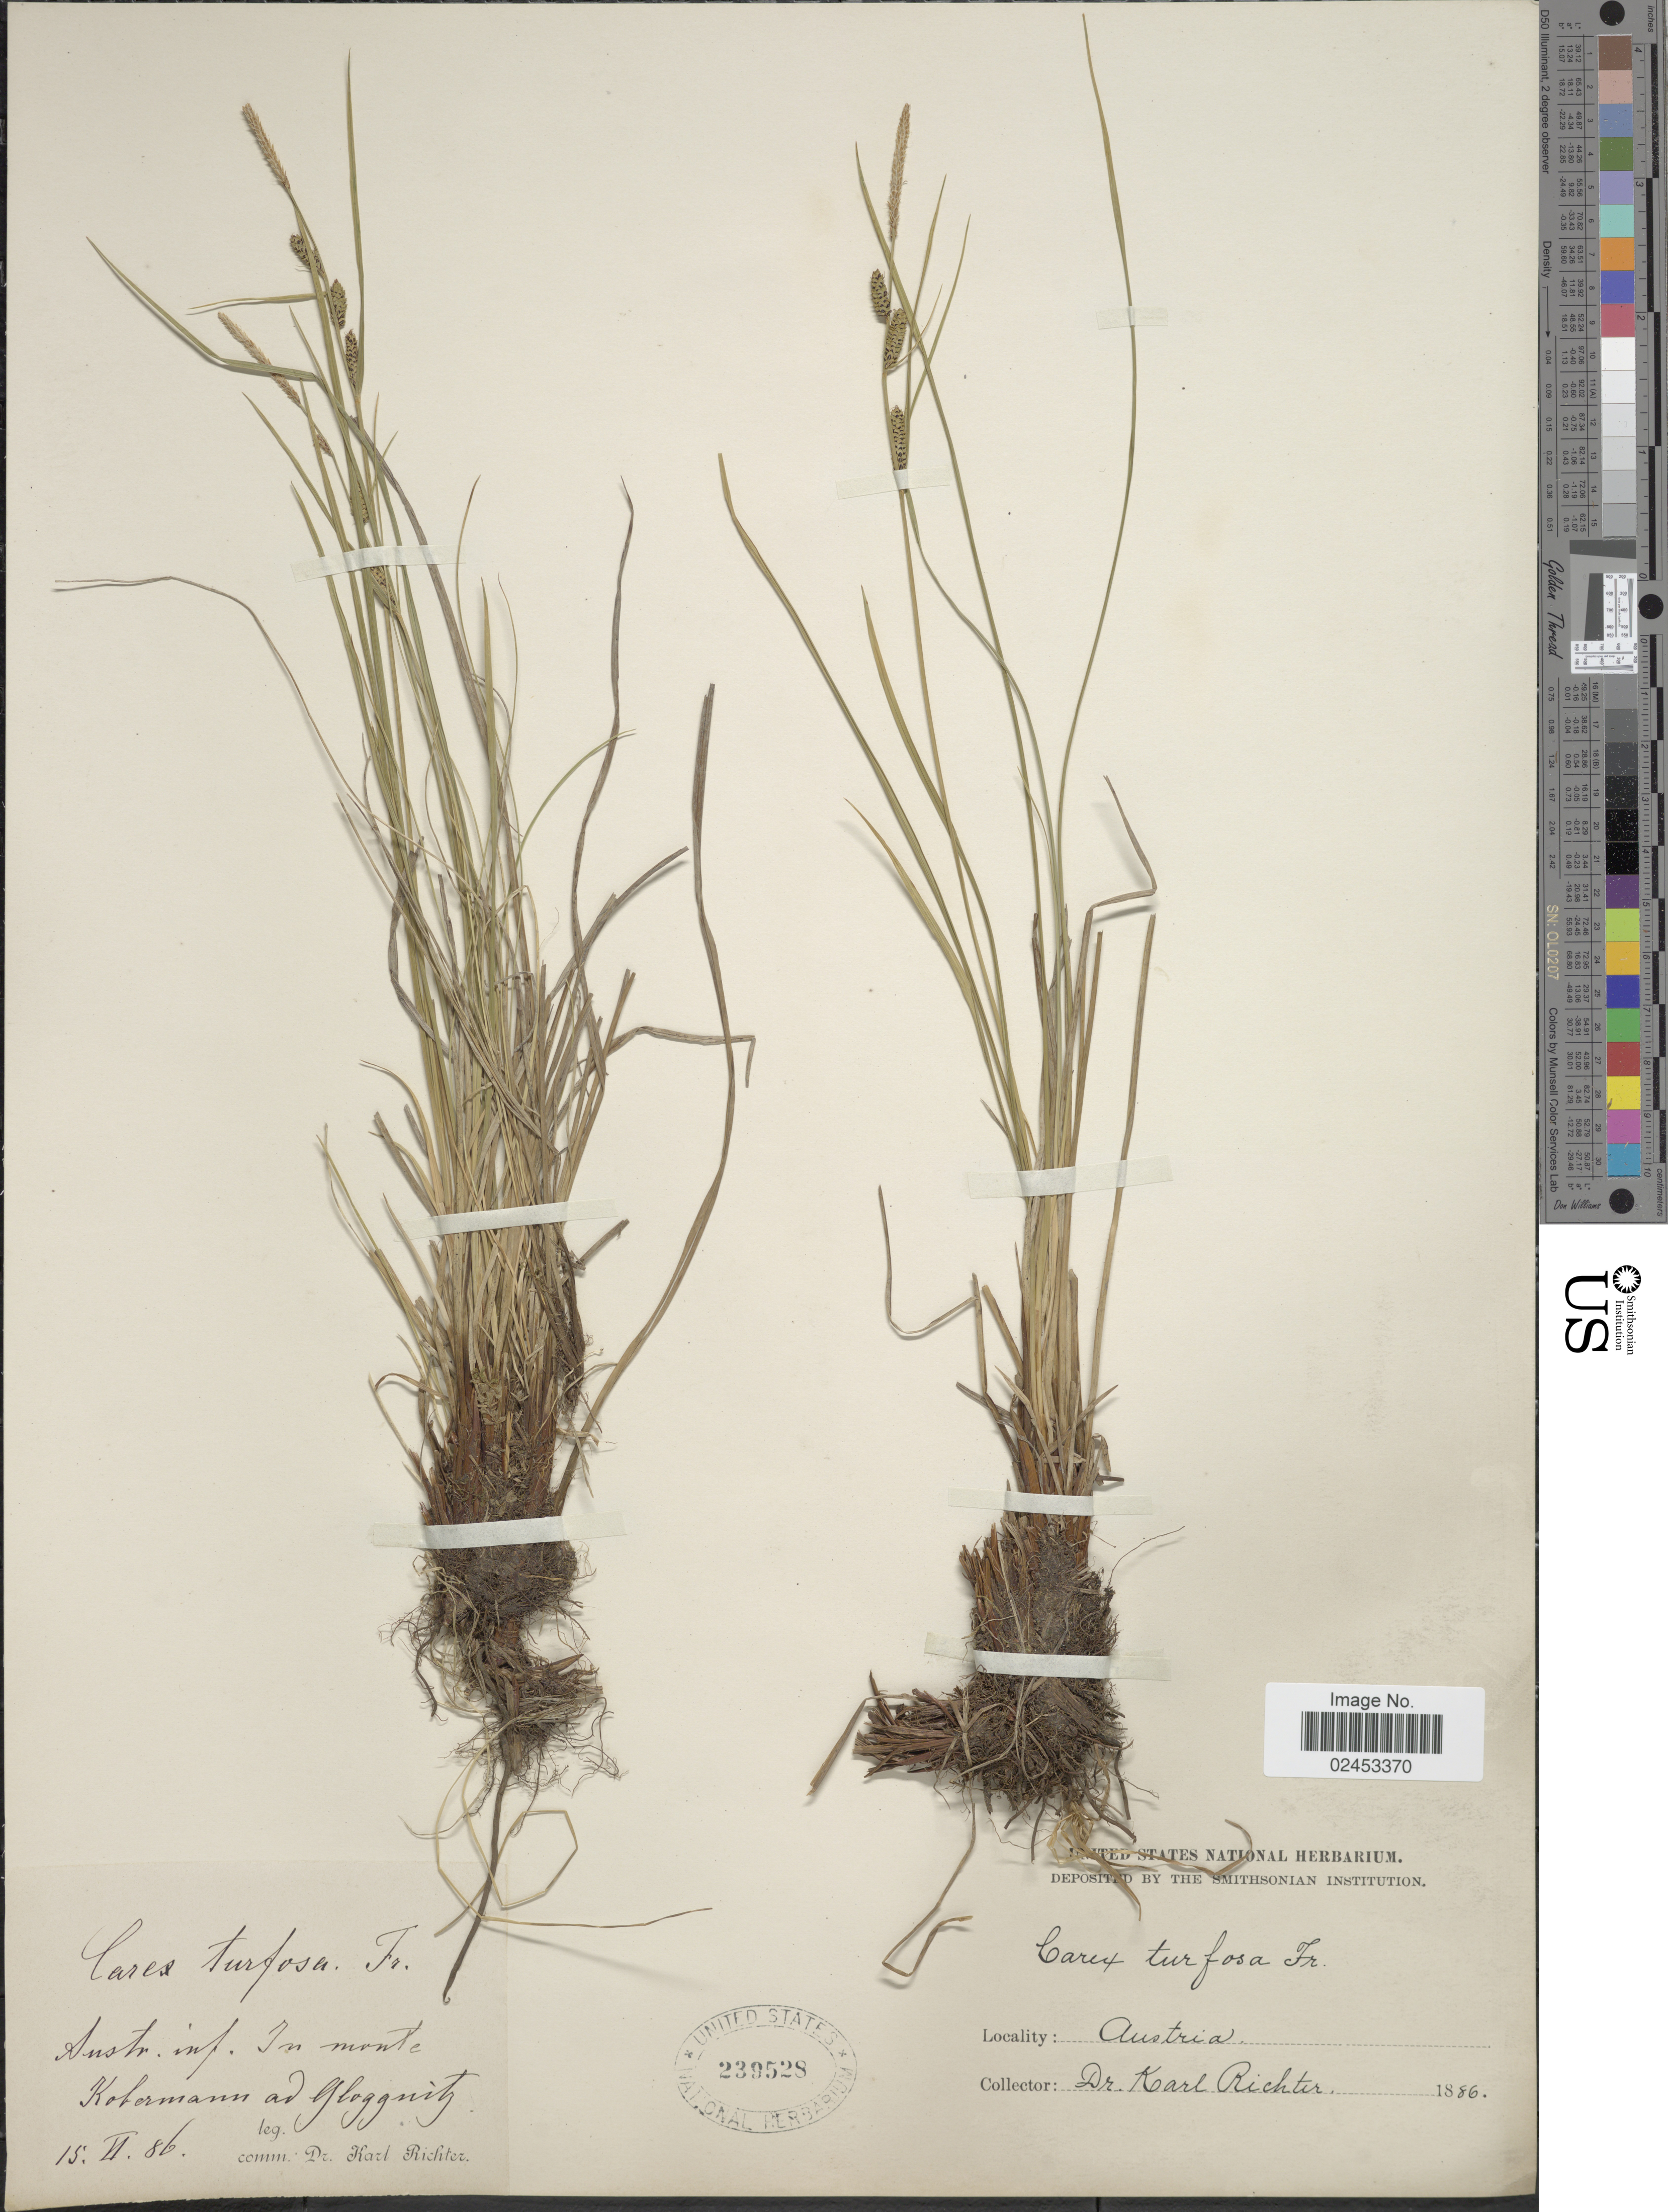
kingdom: Plantae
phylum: Tracheophyta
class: Liliopsida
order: Poales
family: Cyperaceae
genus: Carex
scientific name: Carex x turfosa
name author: Fr.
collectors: K. Richter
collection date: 1886-06-15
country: Austria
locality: Austria inf. In monte Kobermann ad Gloggnitz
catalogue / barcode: US 239528